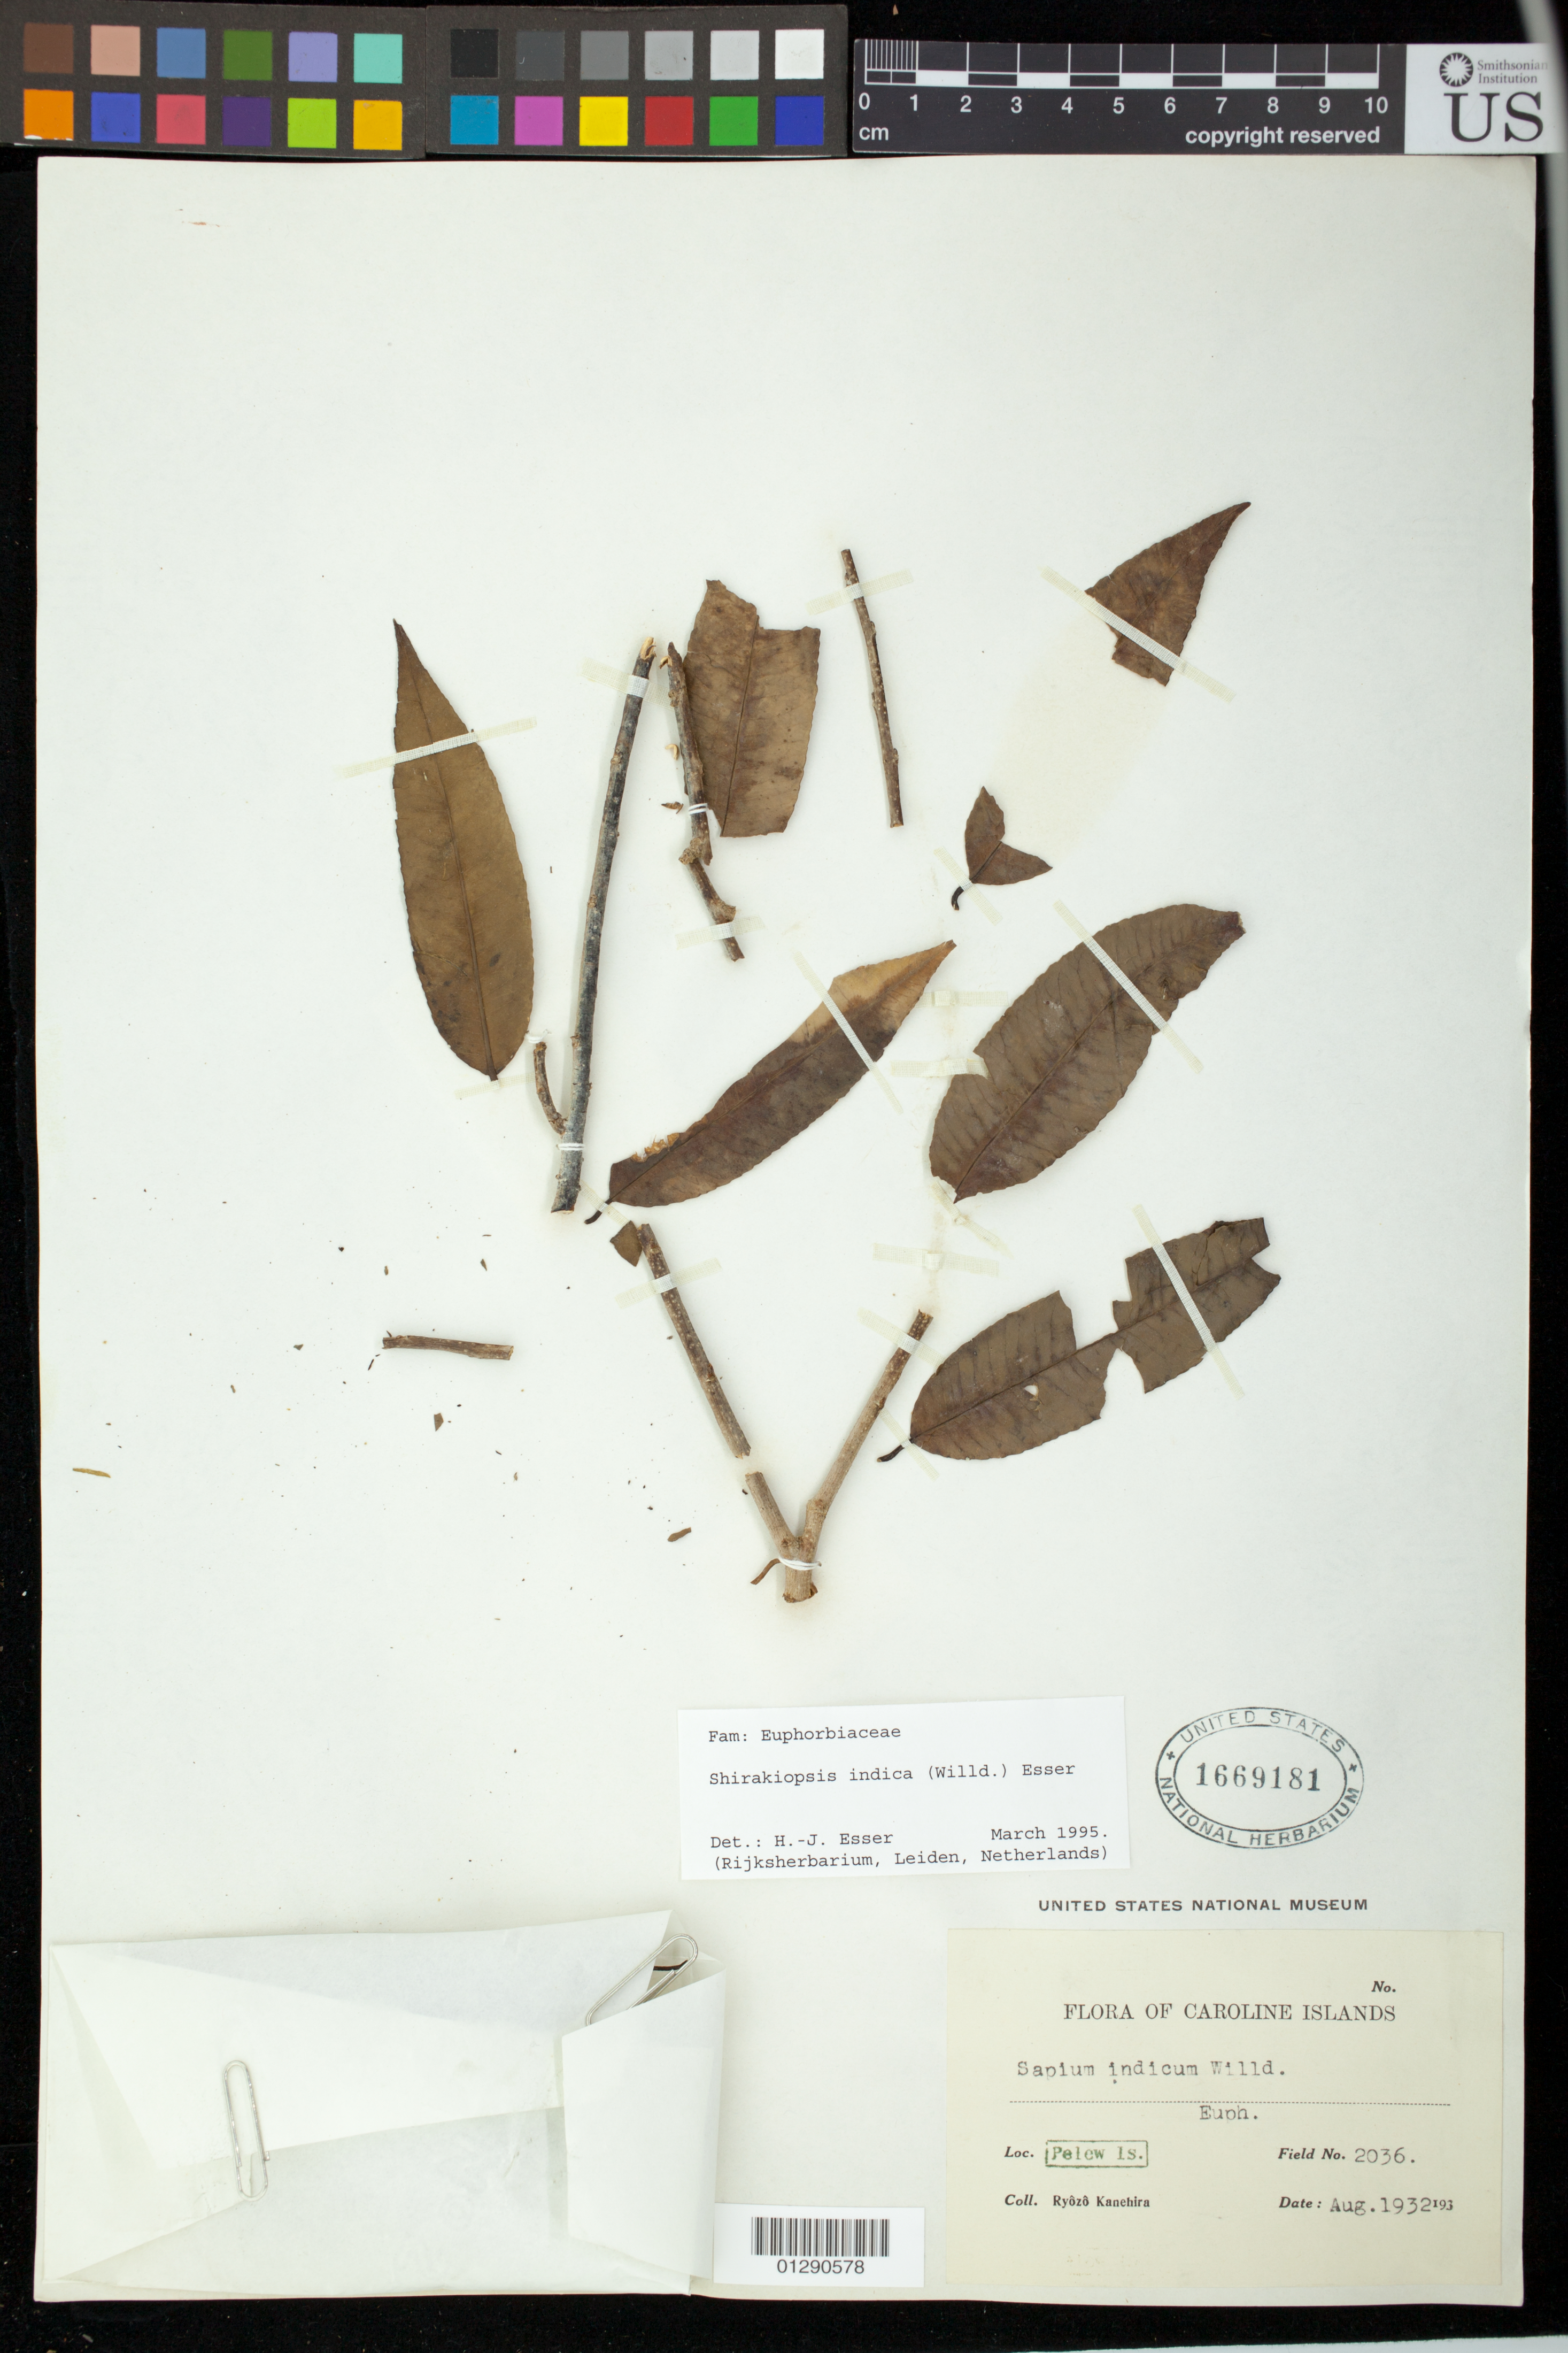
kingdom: Plantae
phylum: Tracheophyta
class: Magnoliopsida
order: Malpighiales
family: Euphorbiaceae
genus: Sapium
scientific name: Sapium indicum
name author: Willd.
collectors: R. Kanehira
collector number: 2036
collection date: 1932-08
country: Palau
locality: Pelew Island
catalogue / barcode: US 1669181